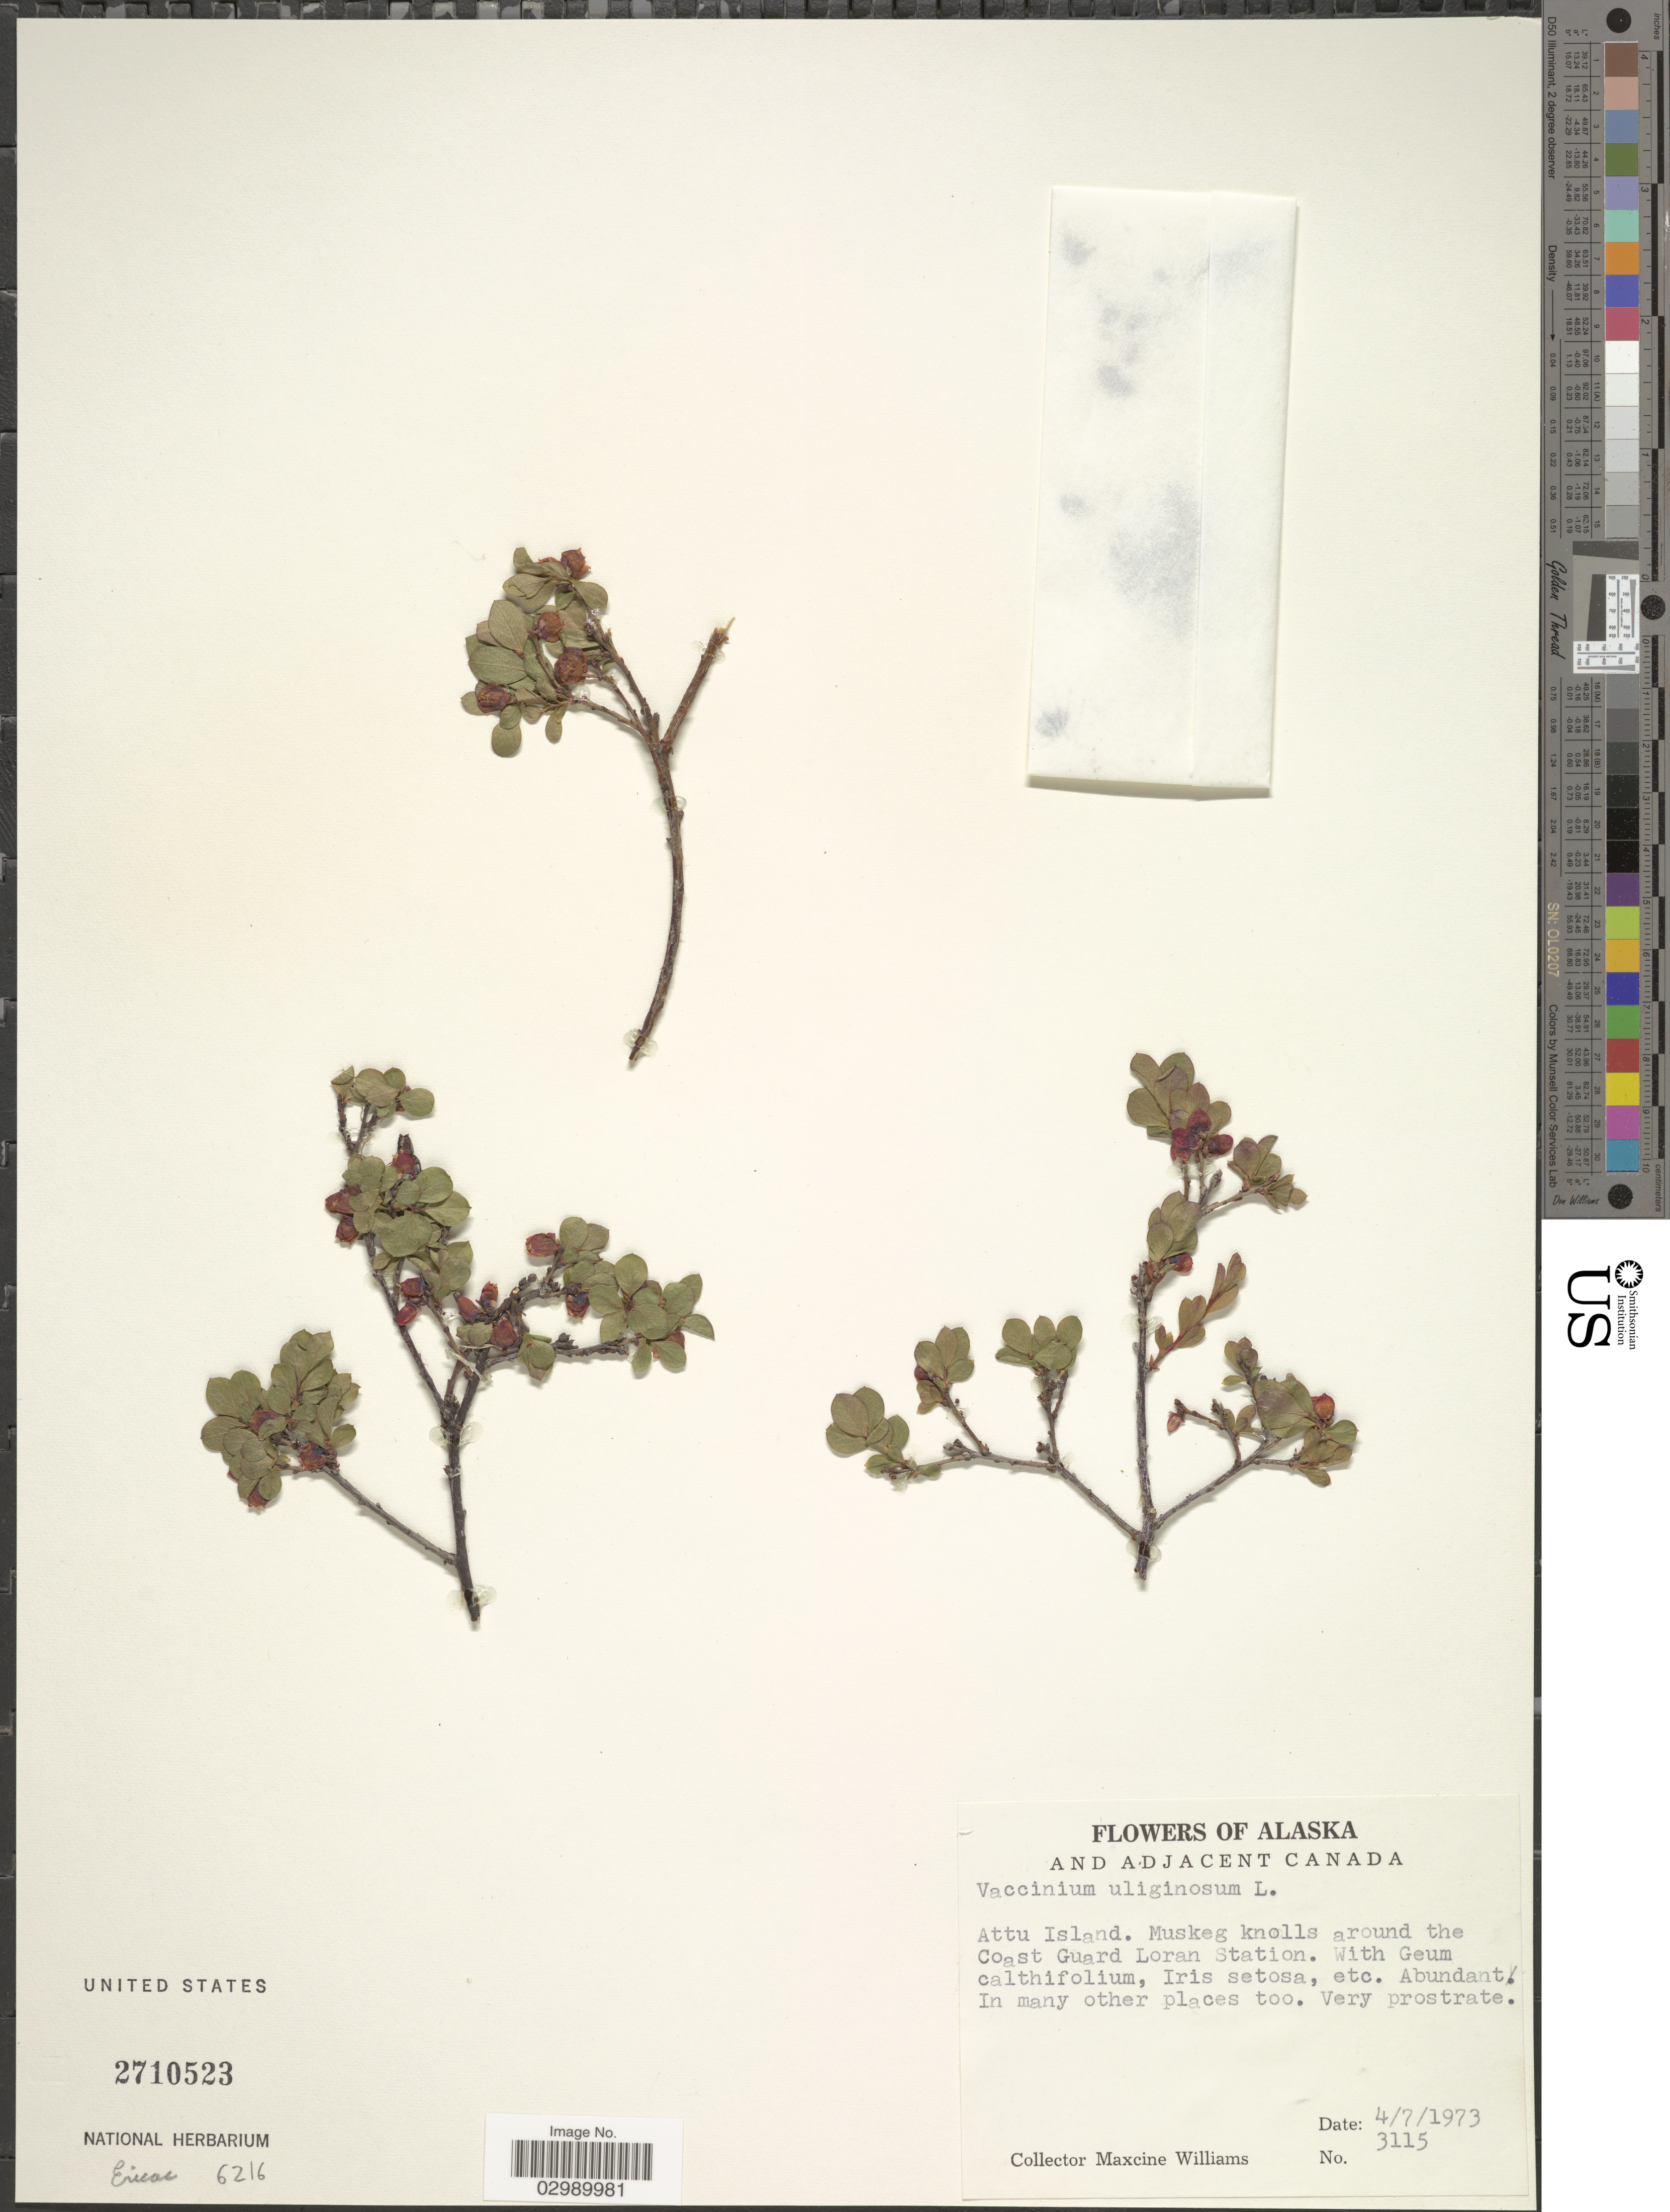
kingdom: Plantae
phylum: Tracheophyta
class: Magnoliopsida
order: Ericales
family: Ericaceae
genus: Vaccinium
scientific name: Vaccinium uliginosum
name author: L.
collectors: M. Williams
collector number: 3115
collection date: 1973-04-07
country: United States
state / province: Alaska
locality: Attu Island, Muskeg knolls around the Coast Guard Loran Station.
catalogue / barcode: US 2710523